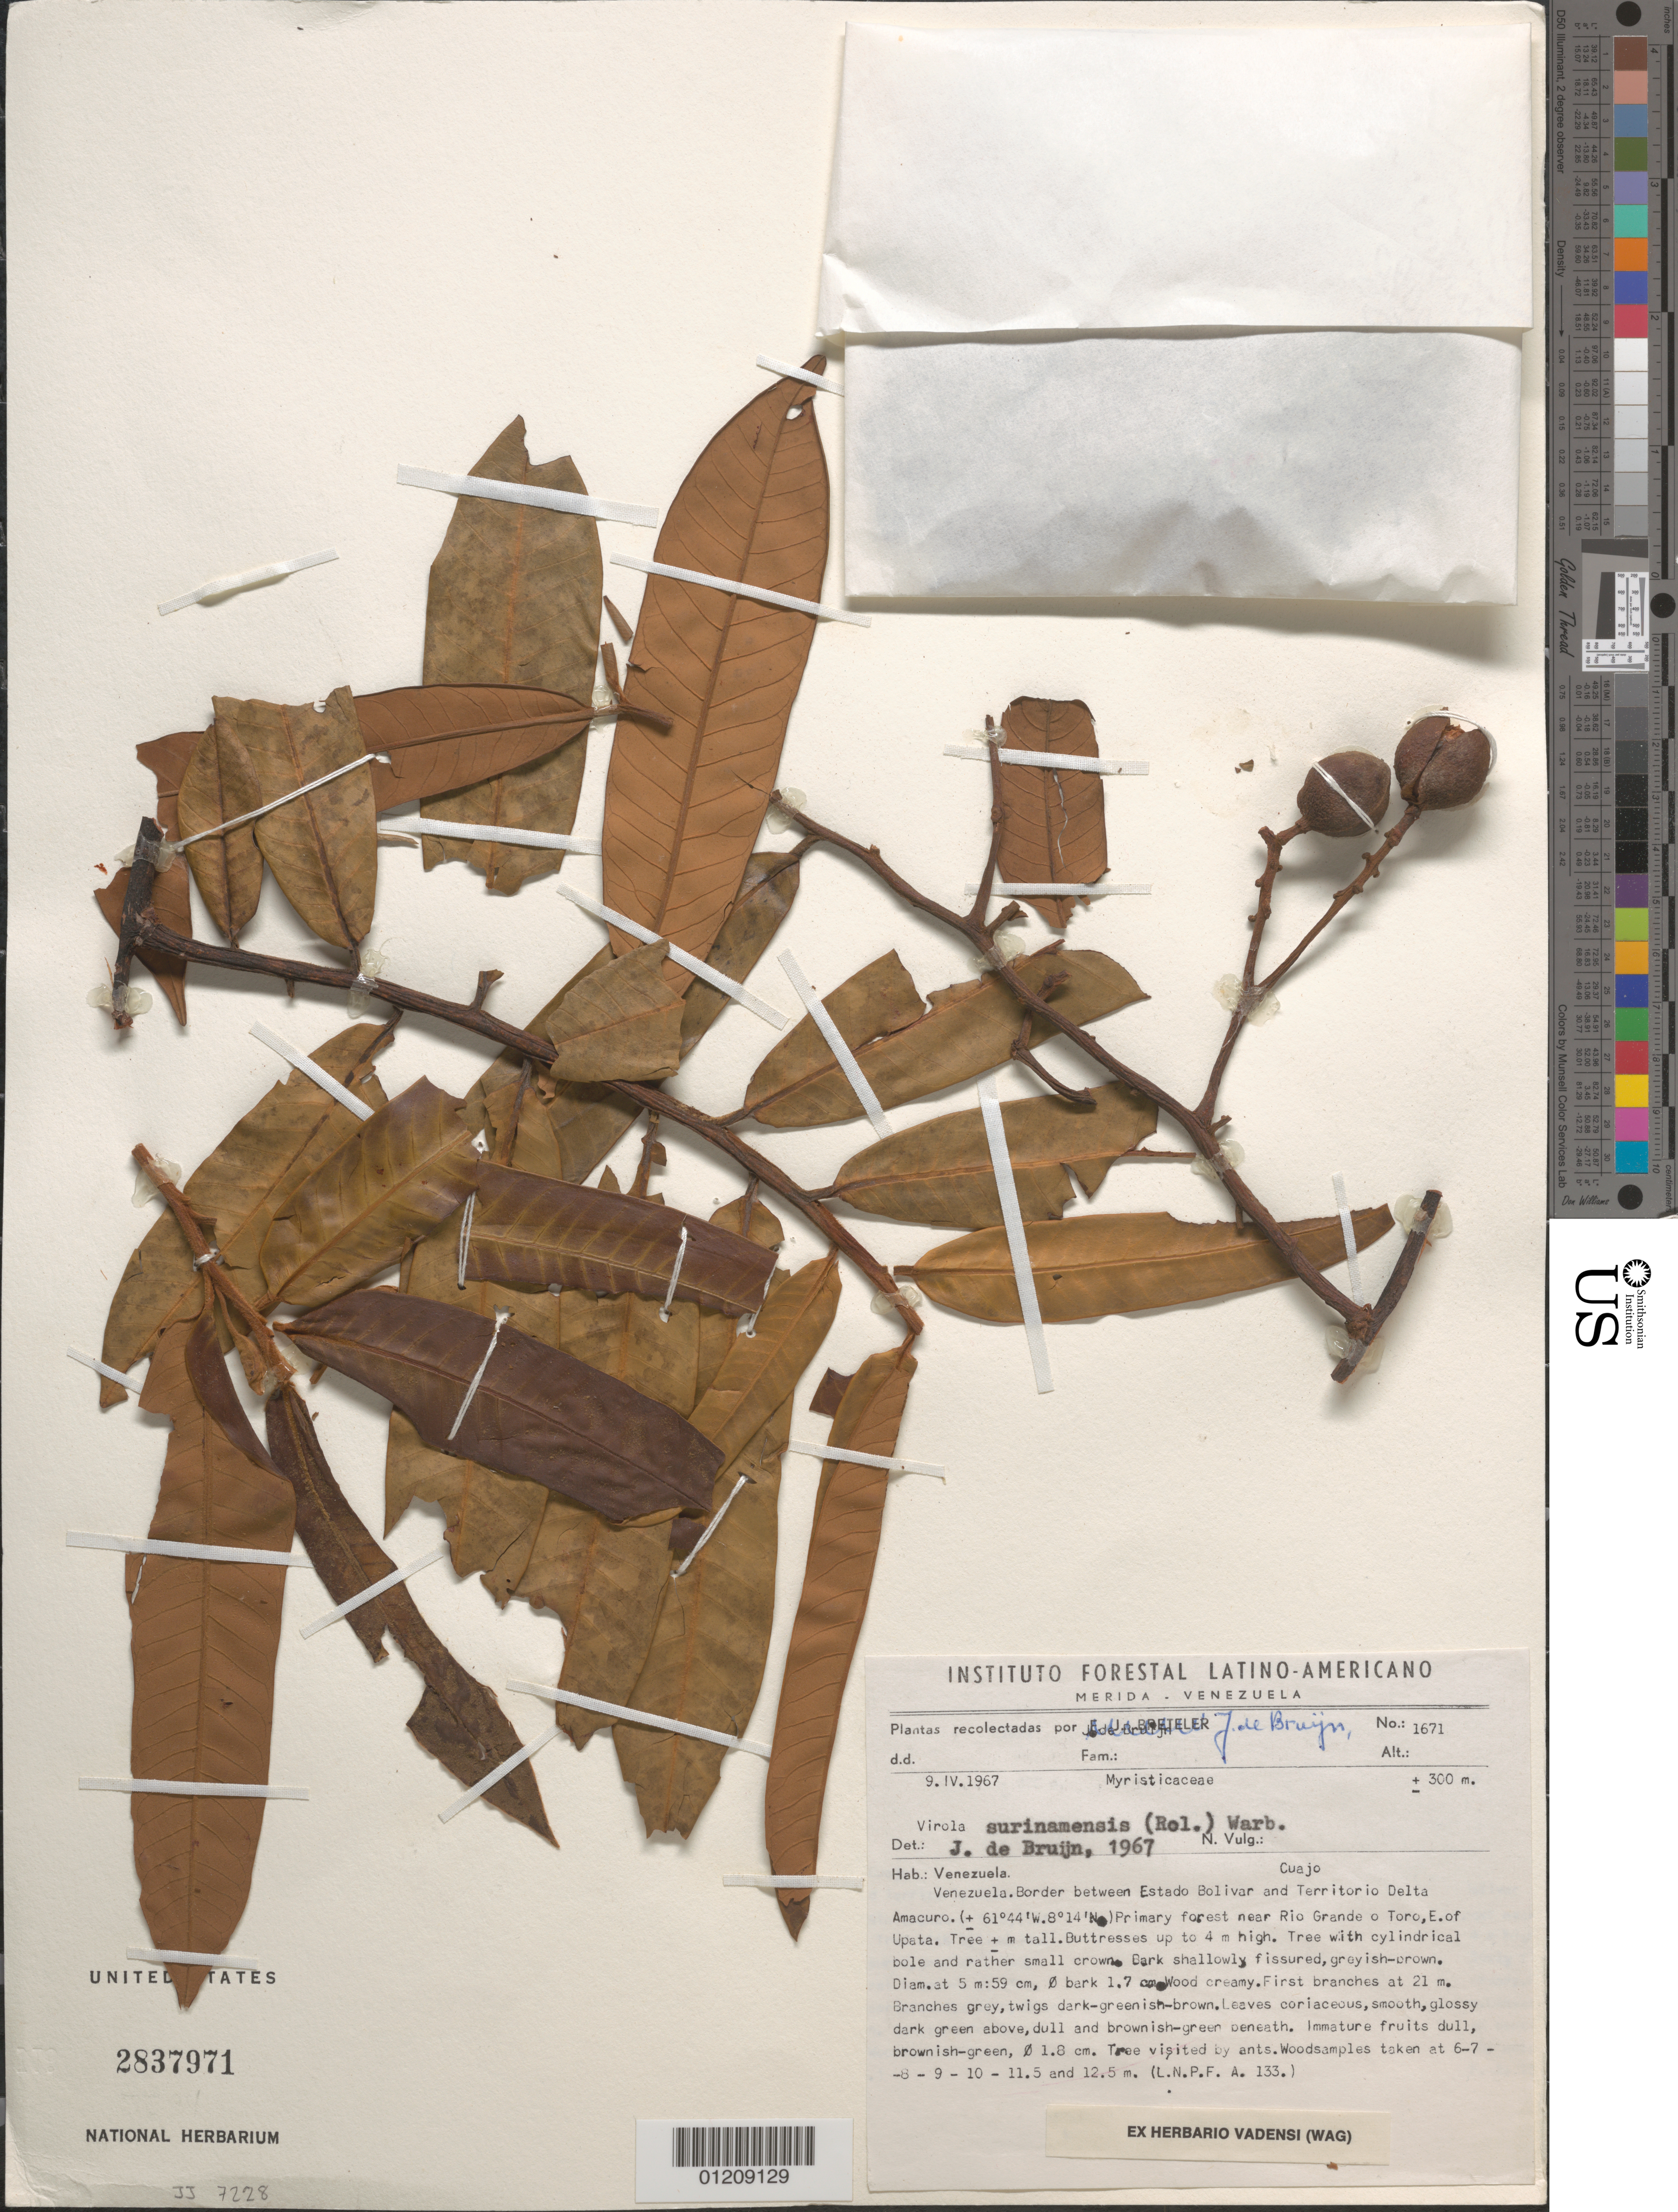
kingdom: Plantae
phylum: Tracheophyta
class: Magnoliopsida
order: Magnoliales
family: Myristicaceae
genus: Virola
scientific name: Virola surinamensis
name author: (Rol.) Warb.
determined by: de Bruijn, J.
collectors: J. Bruijn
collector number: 1671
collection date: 1967-04-09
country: Venezuela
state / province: Bolívar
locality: Border between EstadoBolivar and Territorio Delta Amacuro. Near Rio Grand o Toro, E of Upata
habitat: Primary forest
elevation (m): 300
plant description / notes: Woodsamples taken at 6-7-8-9-10-11.5 and 12.5m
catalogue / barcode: US 2837971